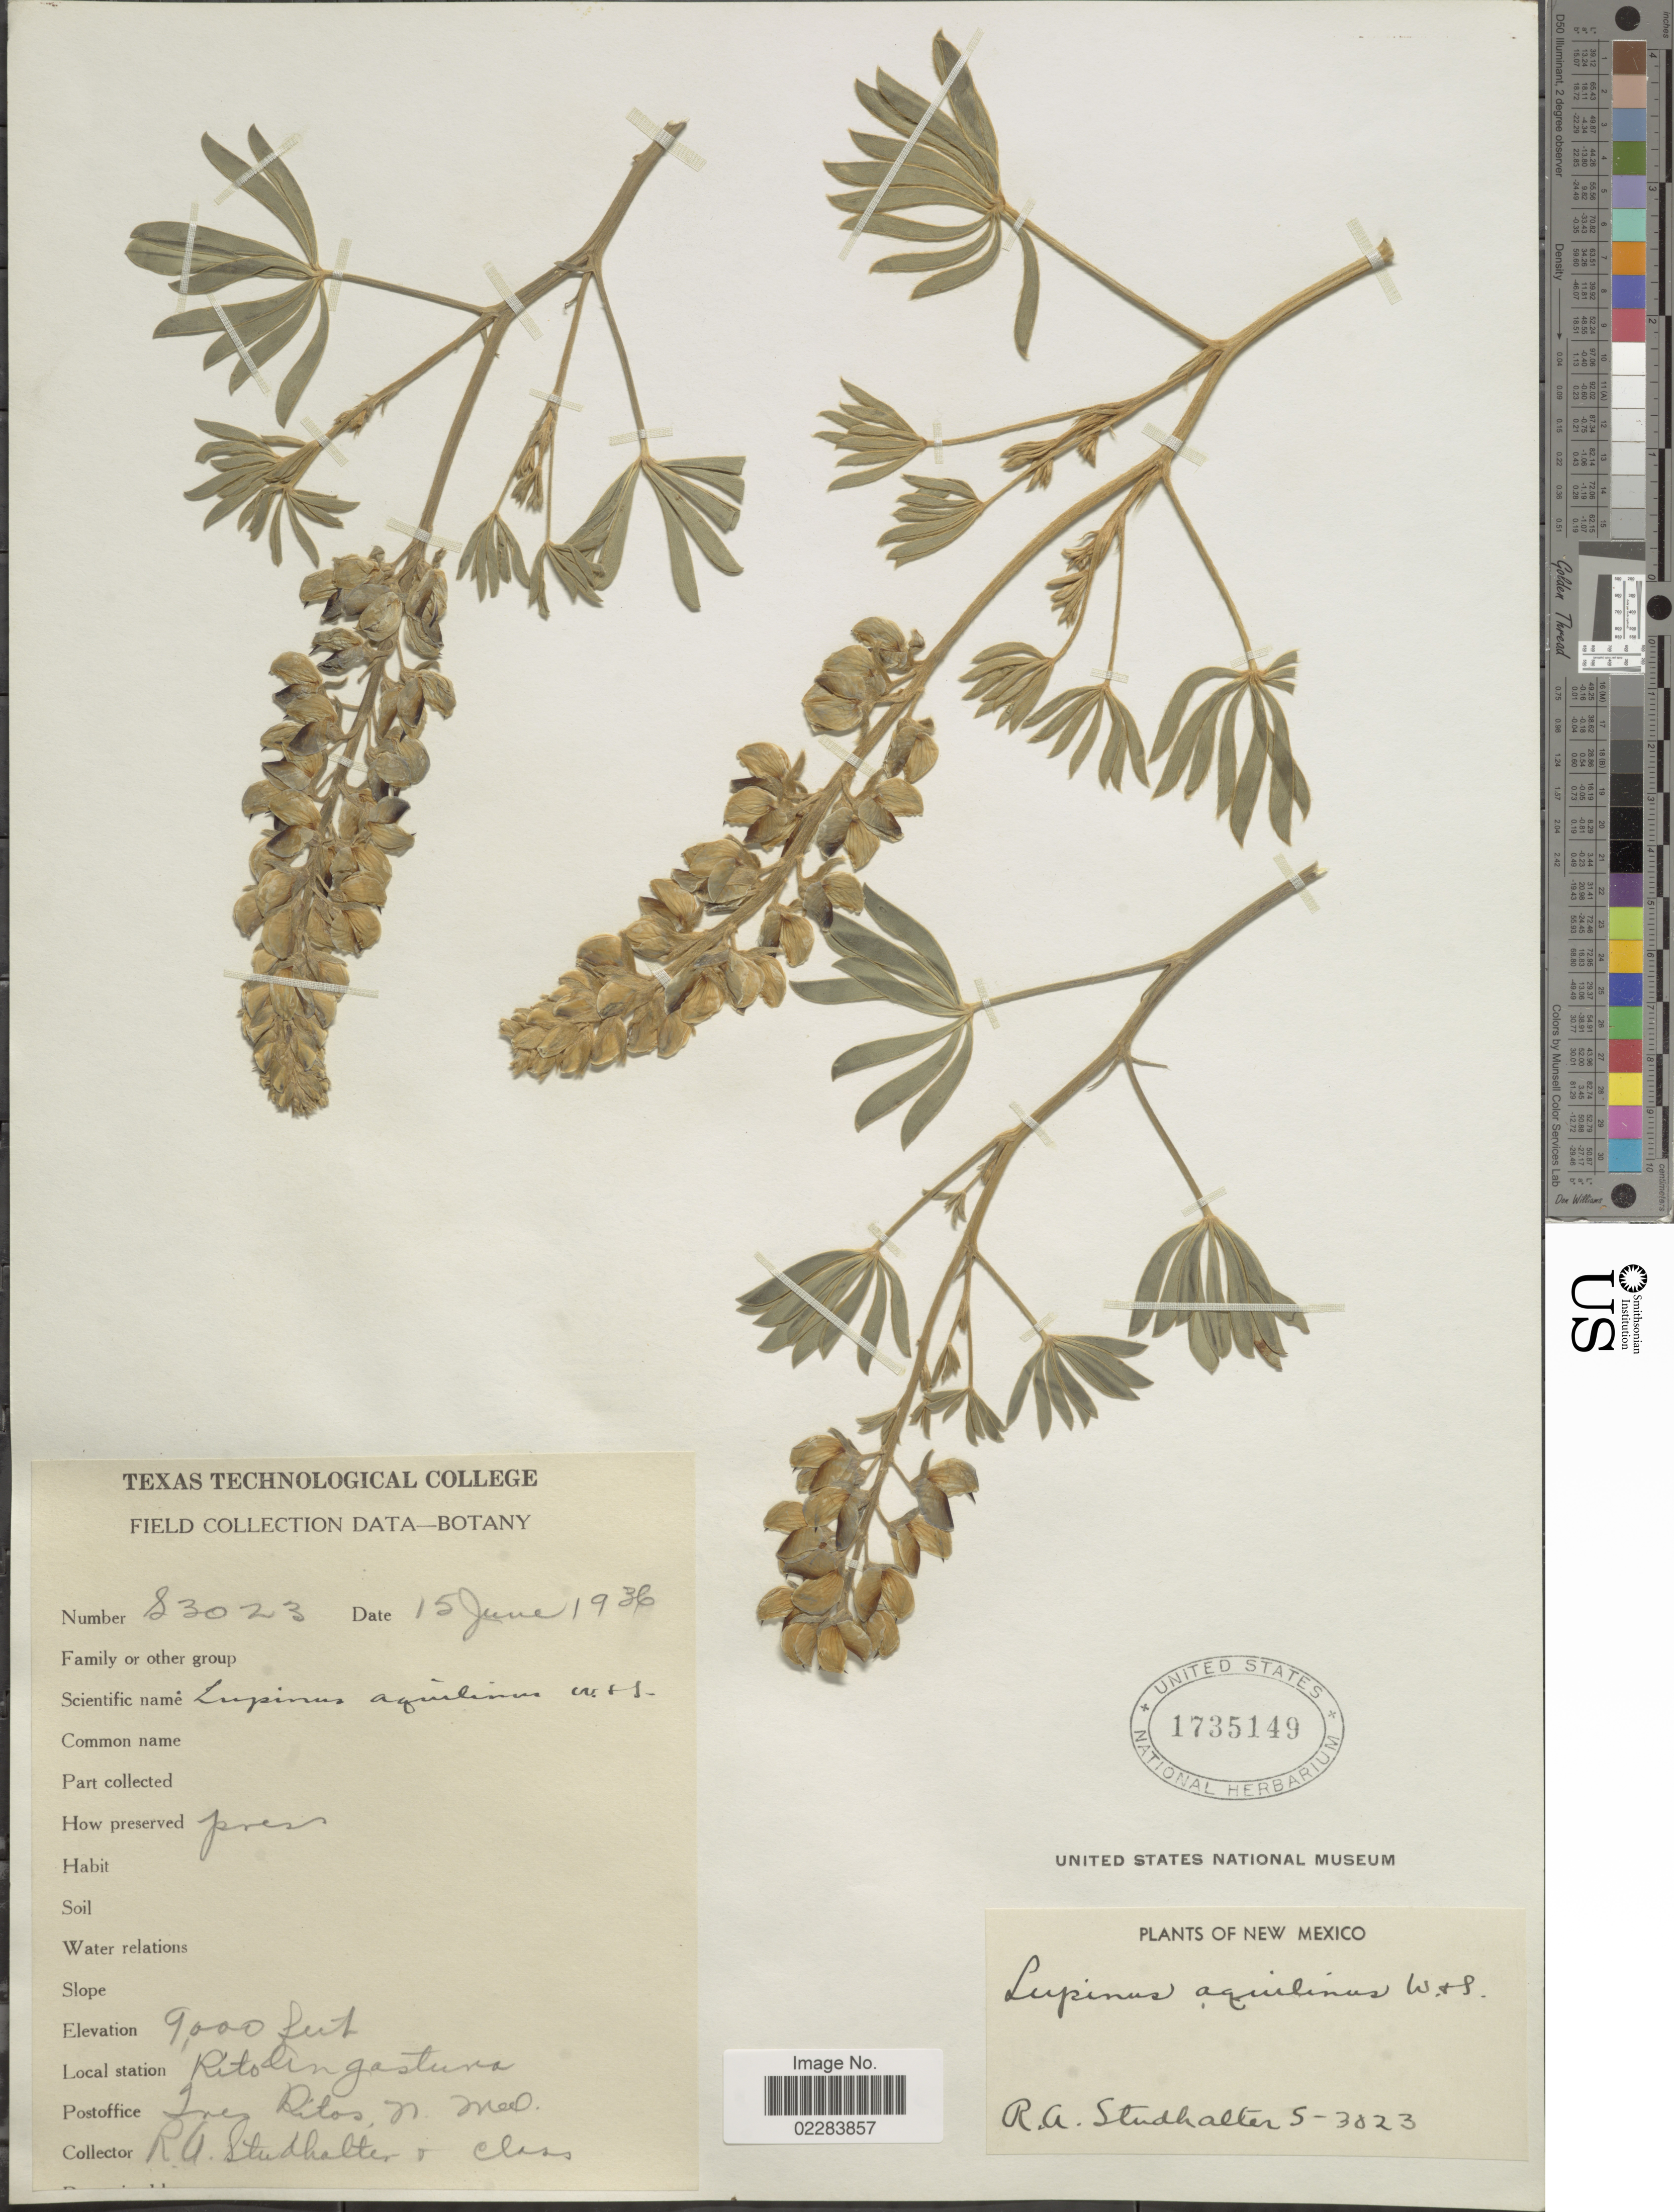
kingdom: Plantae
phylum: Tracheophyta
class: Magnoliopsida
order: Fabales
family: Fabaceae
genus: Lupinus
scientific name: Lupinus aquilinus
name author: Wooton & Standl.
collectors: R. Studhalter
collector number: S3023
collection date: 1936-06-15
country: United States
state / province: New Mexico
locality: Ritolin gastura.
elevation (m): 2743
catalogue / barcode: US 1735149